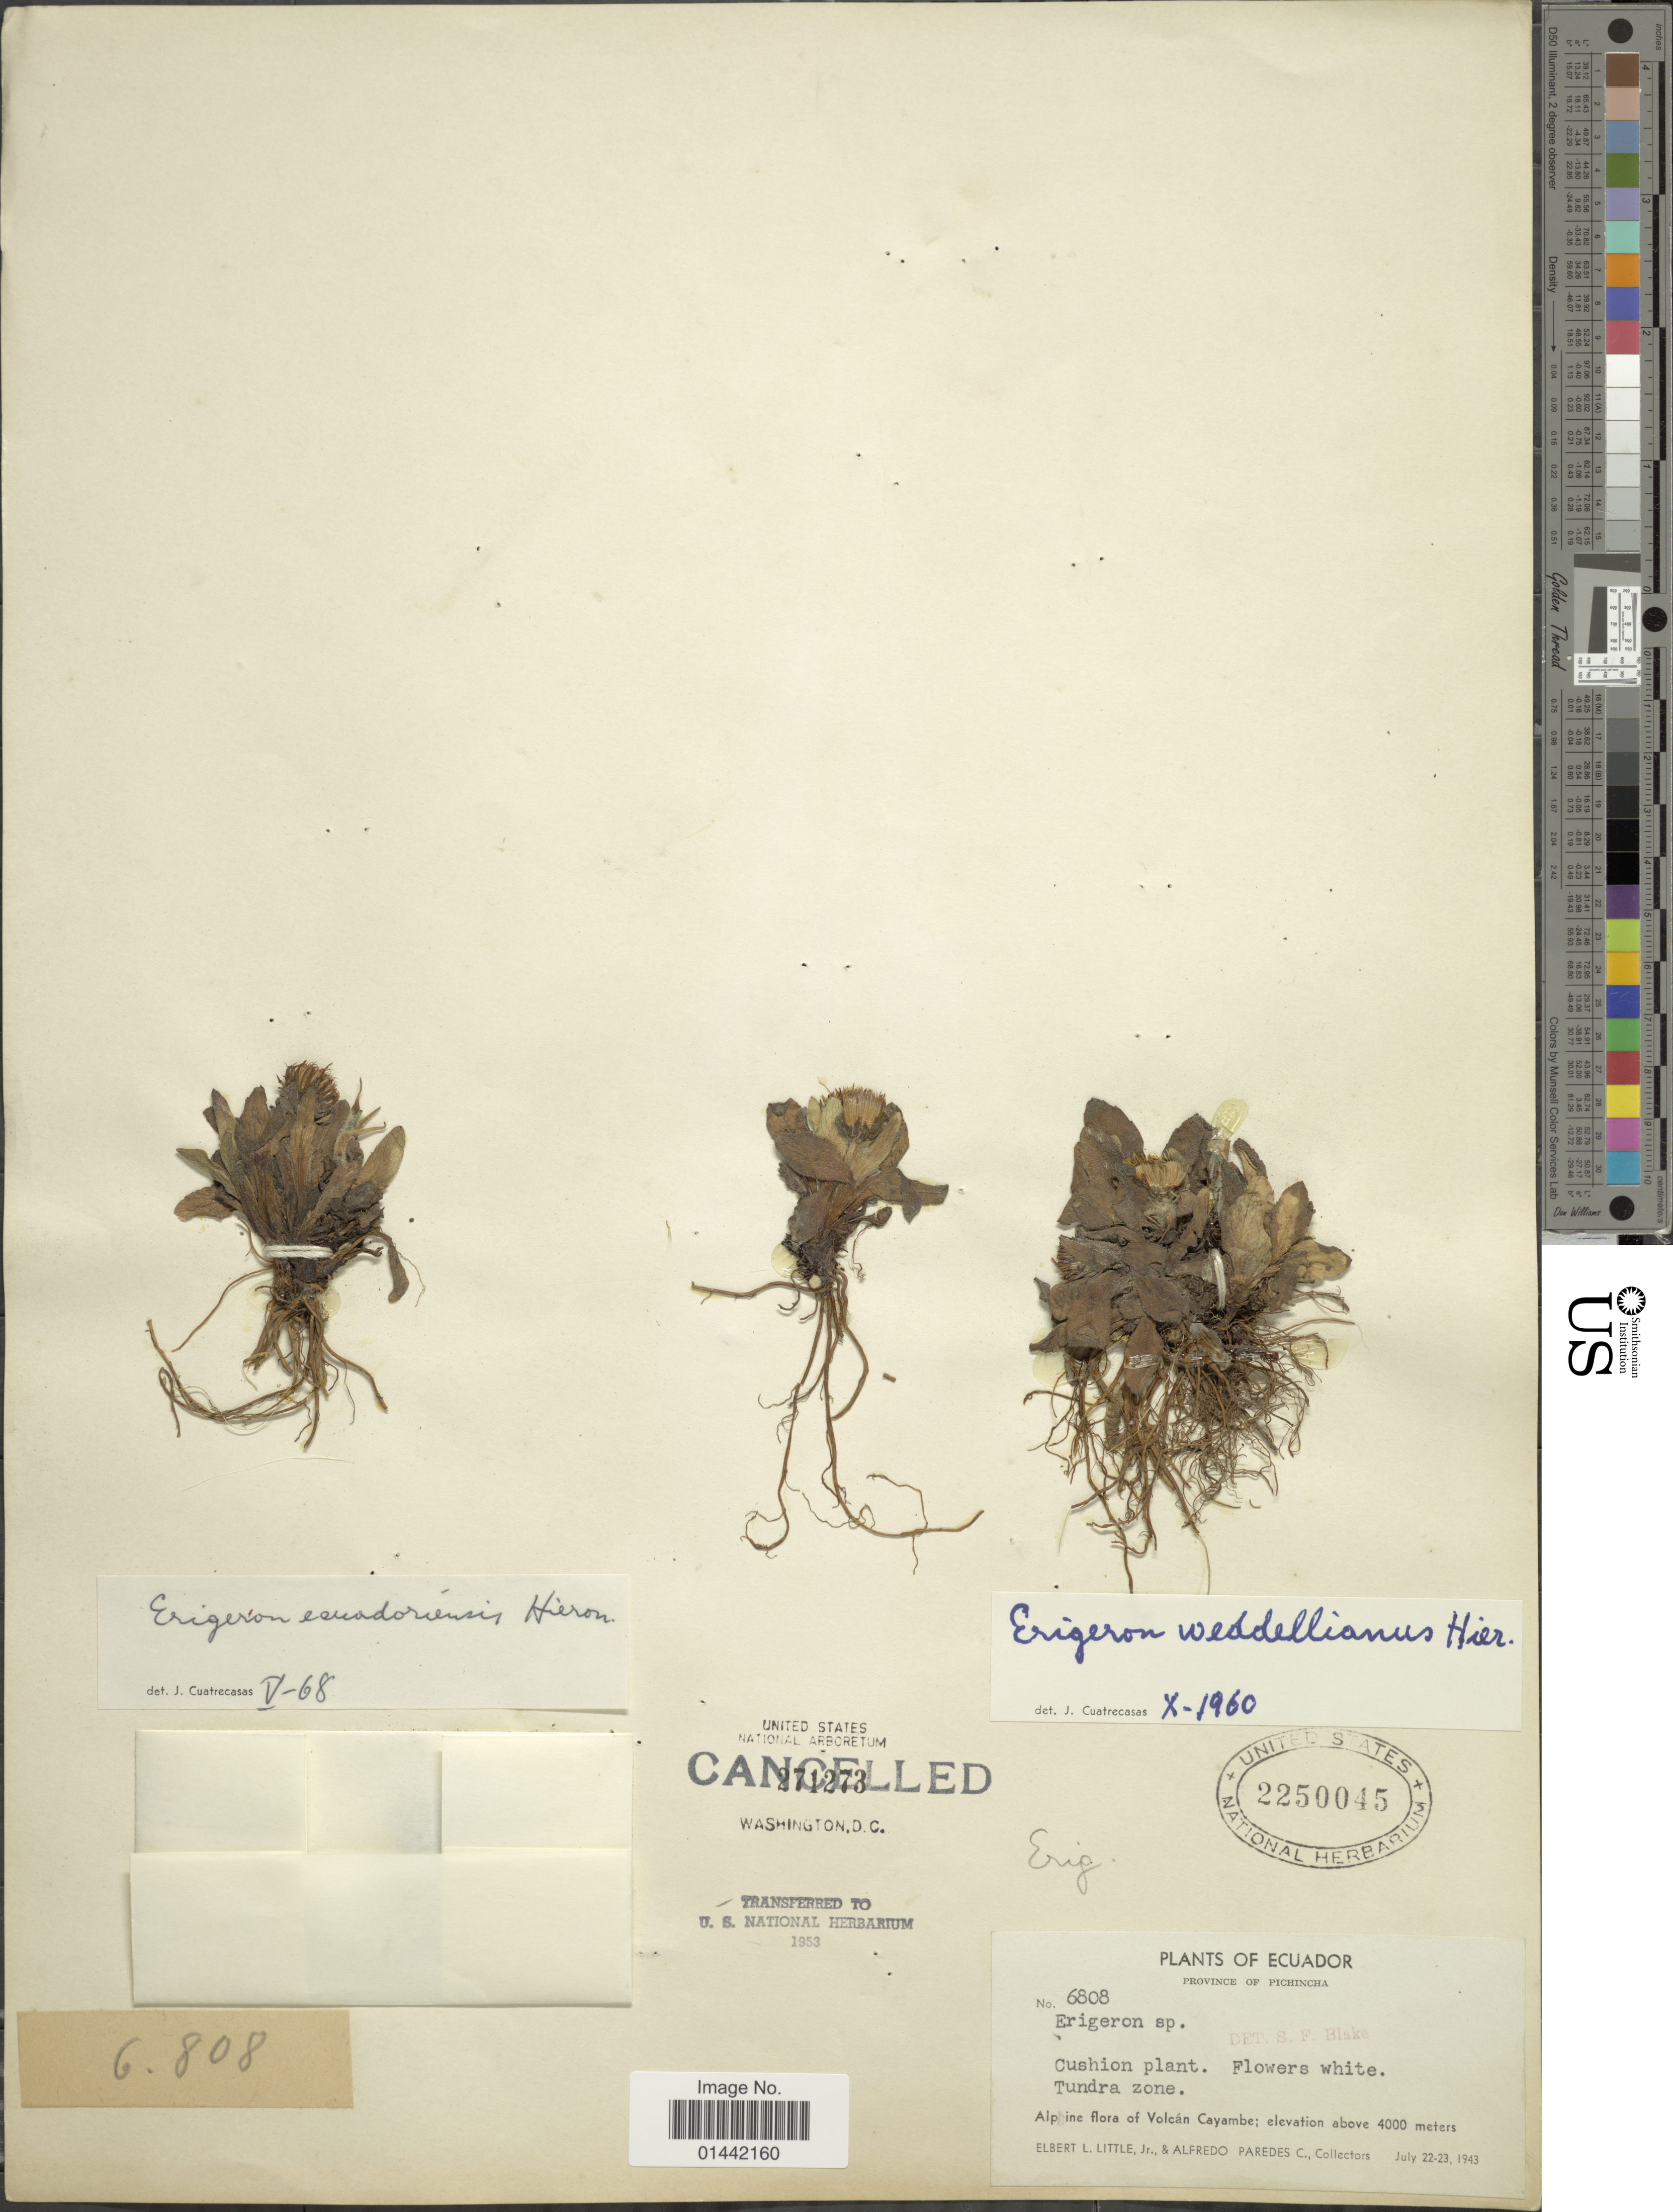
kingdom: Plantae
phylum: Tracheophyta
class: Magnoliopsida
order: Asterales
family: Asteraceae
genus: Erigeron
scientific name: Erigeron equadoriensis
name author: Hieron.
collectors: E. L. Little & A. Paredes C.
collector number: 6808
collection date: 1943-07-22/1943-07-23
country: Ecuador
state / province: Pichincha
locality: Tundra zone, Alpine, Volcán Cayambe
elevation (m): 4000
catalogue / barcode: US 2250045